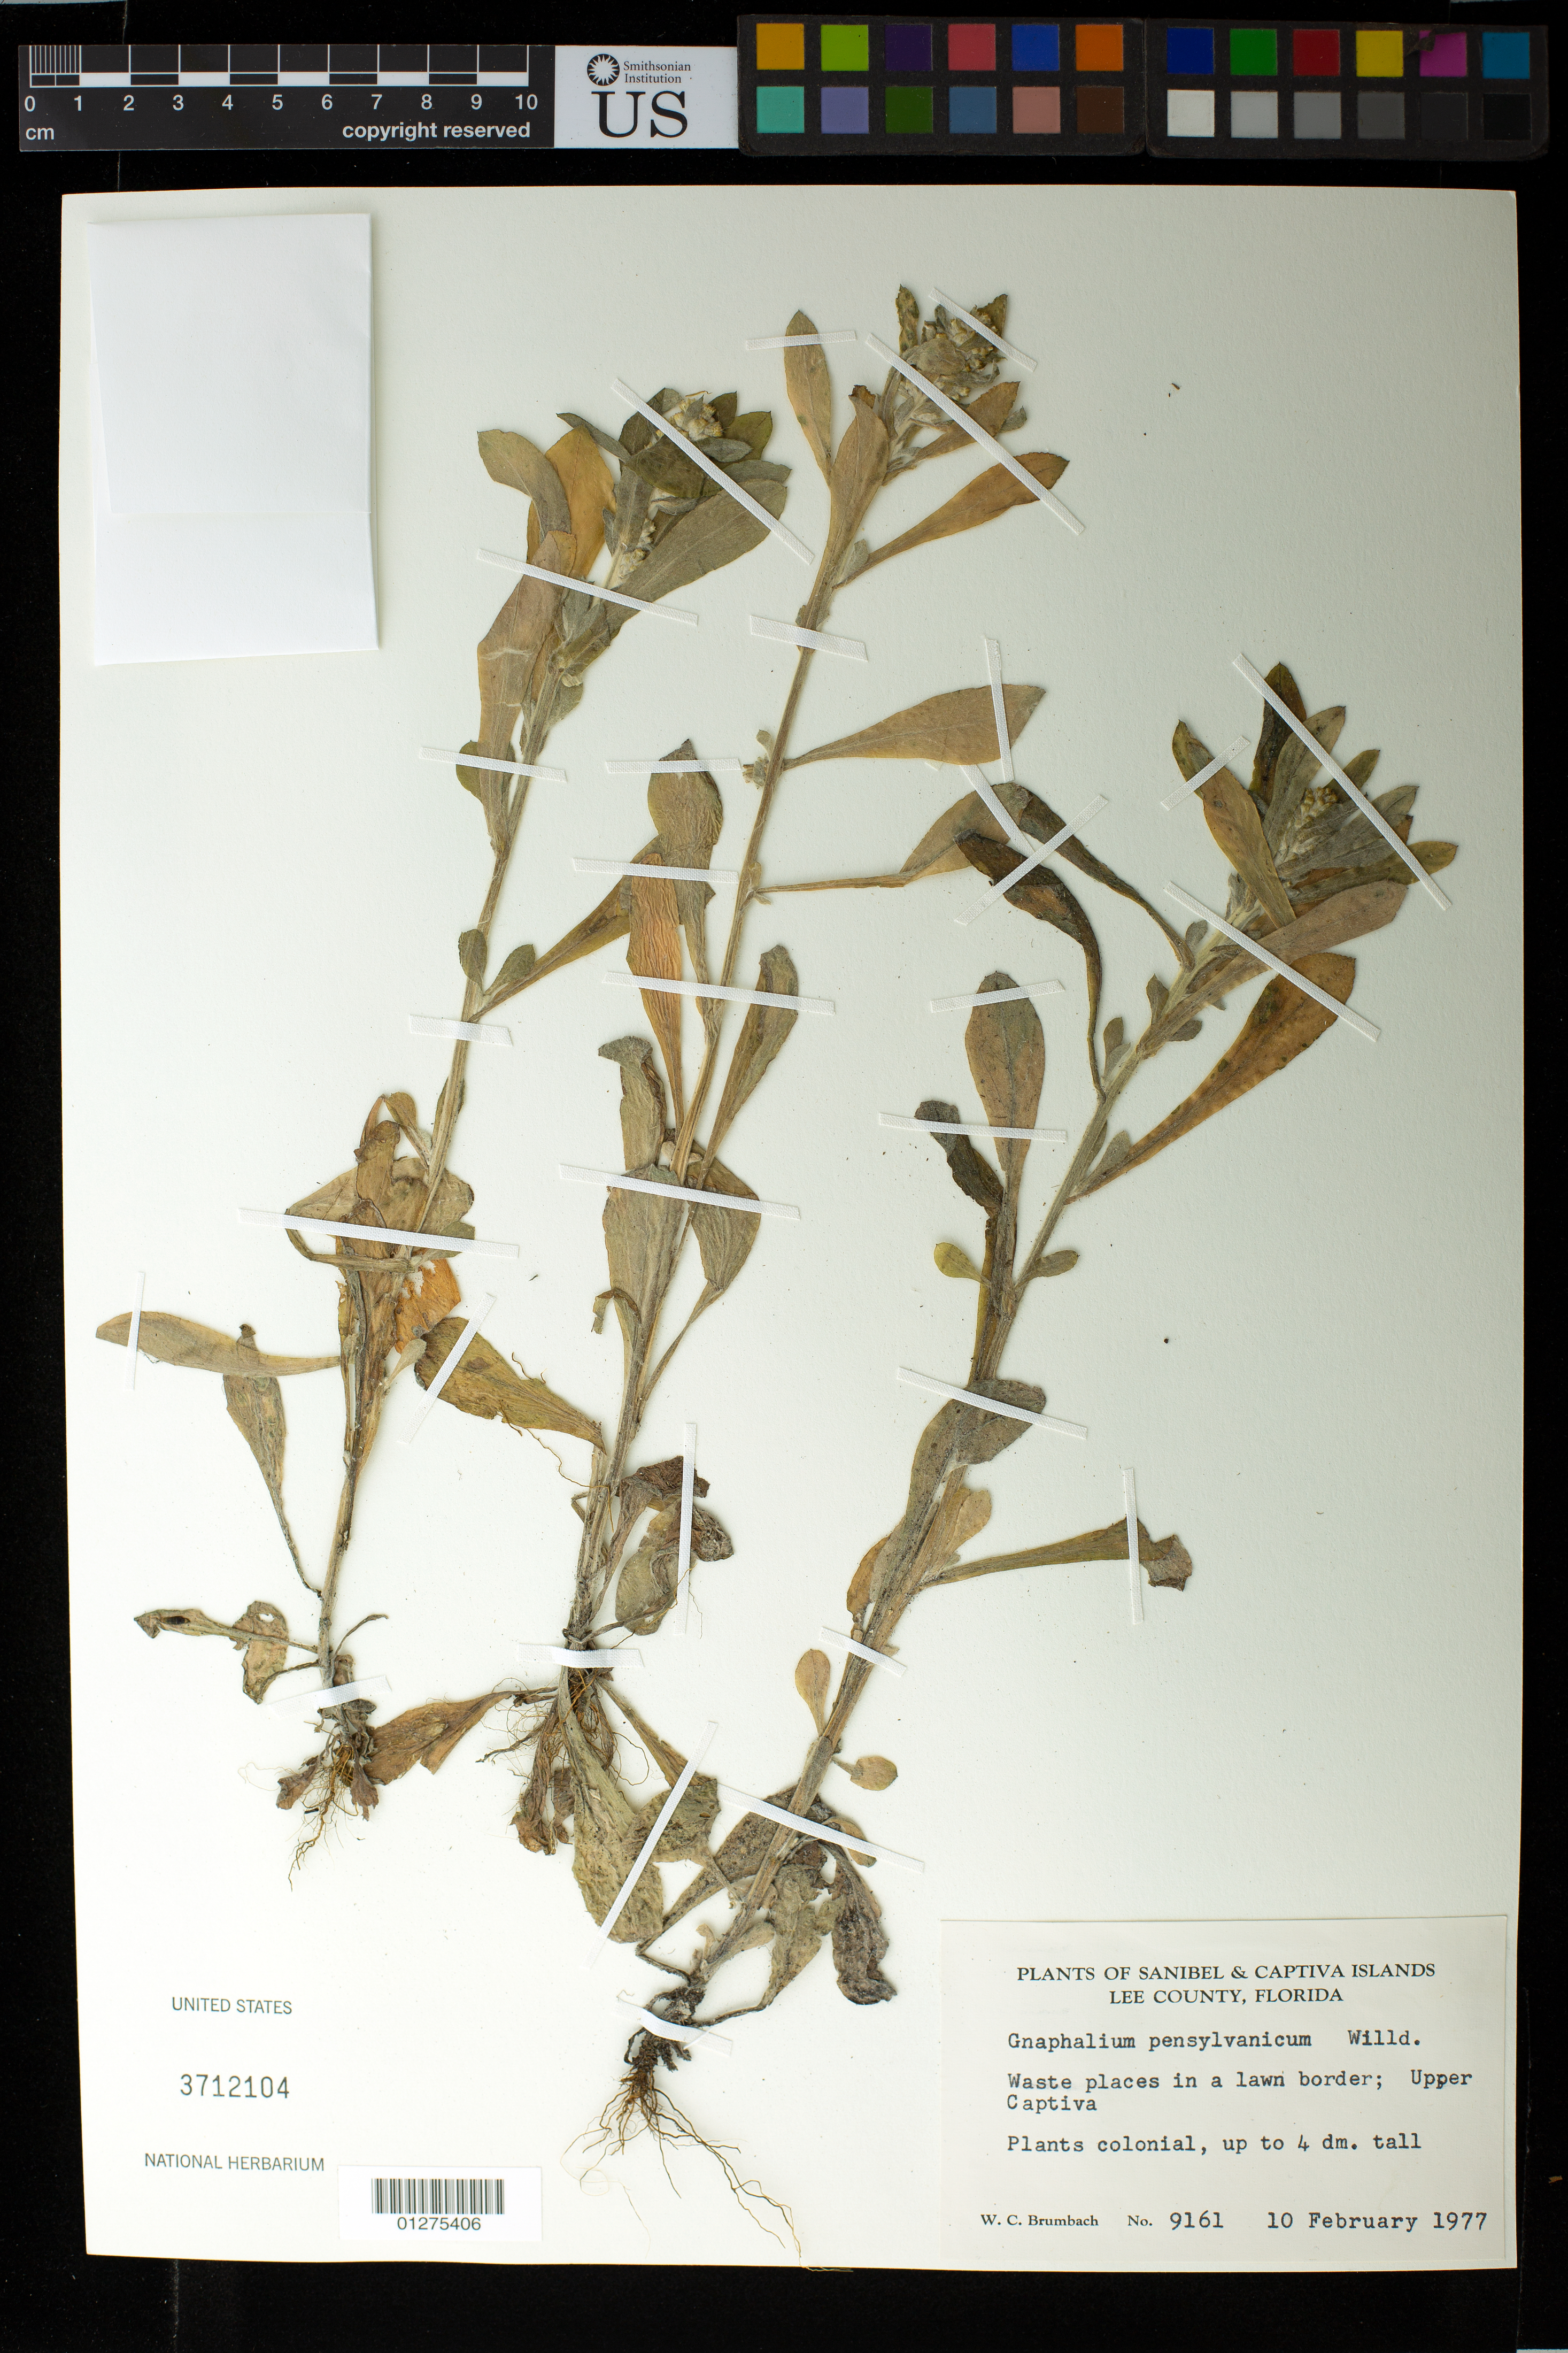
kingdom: Plantae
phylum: Tracheophyta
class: Magnoliopsida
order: Asterales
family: Asteraceae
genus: Gnaphalium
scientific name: Gnaphalium pensylvanicum Willd.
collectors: W. C. Brumbach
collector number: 9161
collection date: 1997-02-10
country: United States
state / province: Florida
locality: Sanibel & Upper Captiva Islands, Lee County, Florida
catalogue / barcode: US 3712104